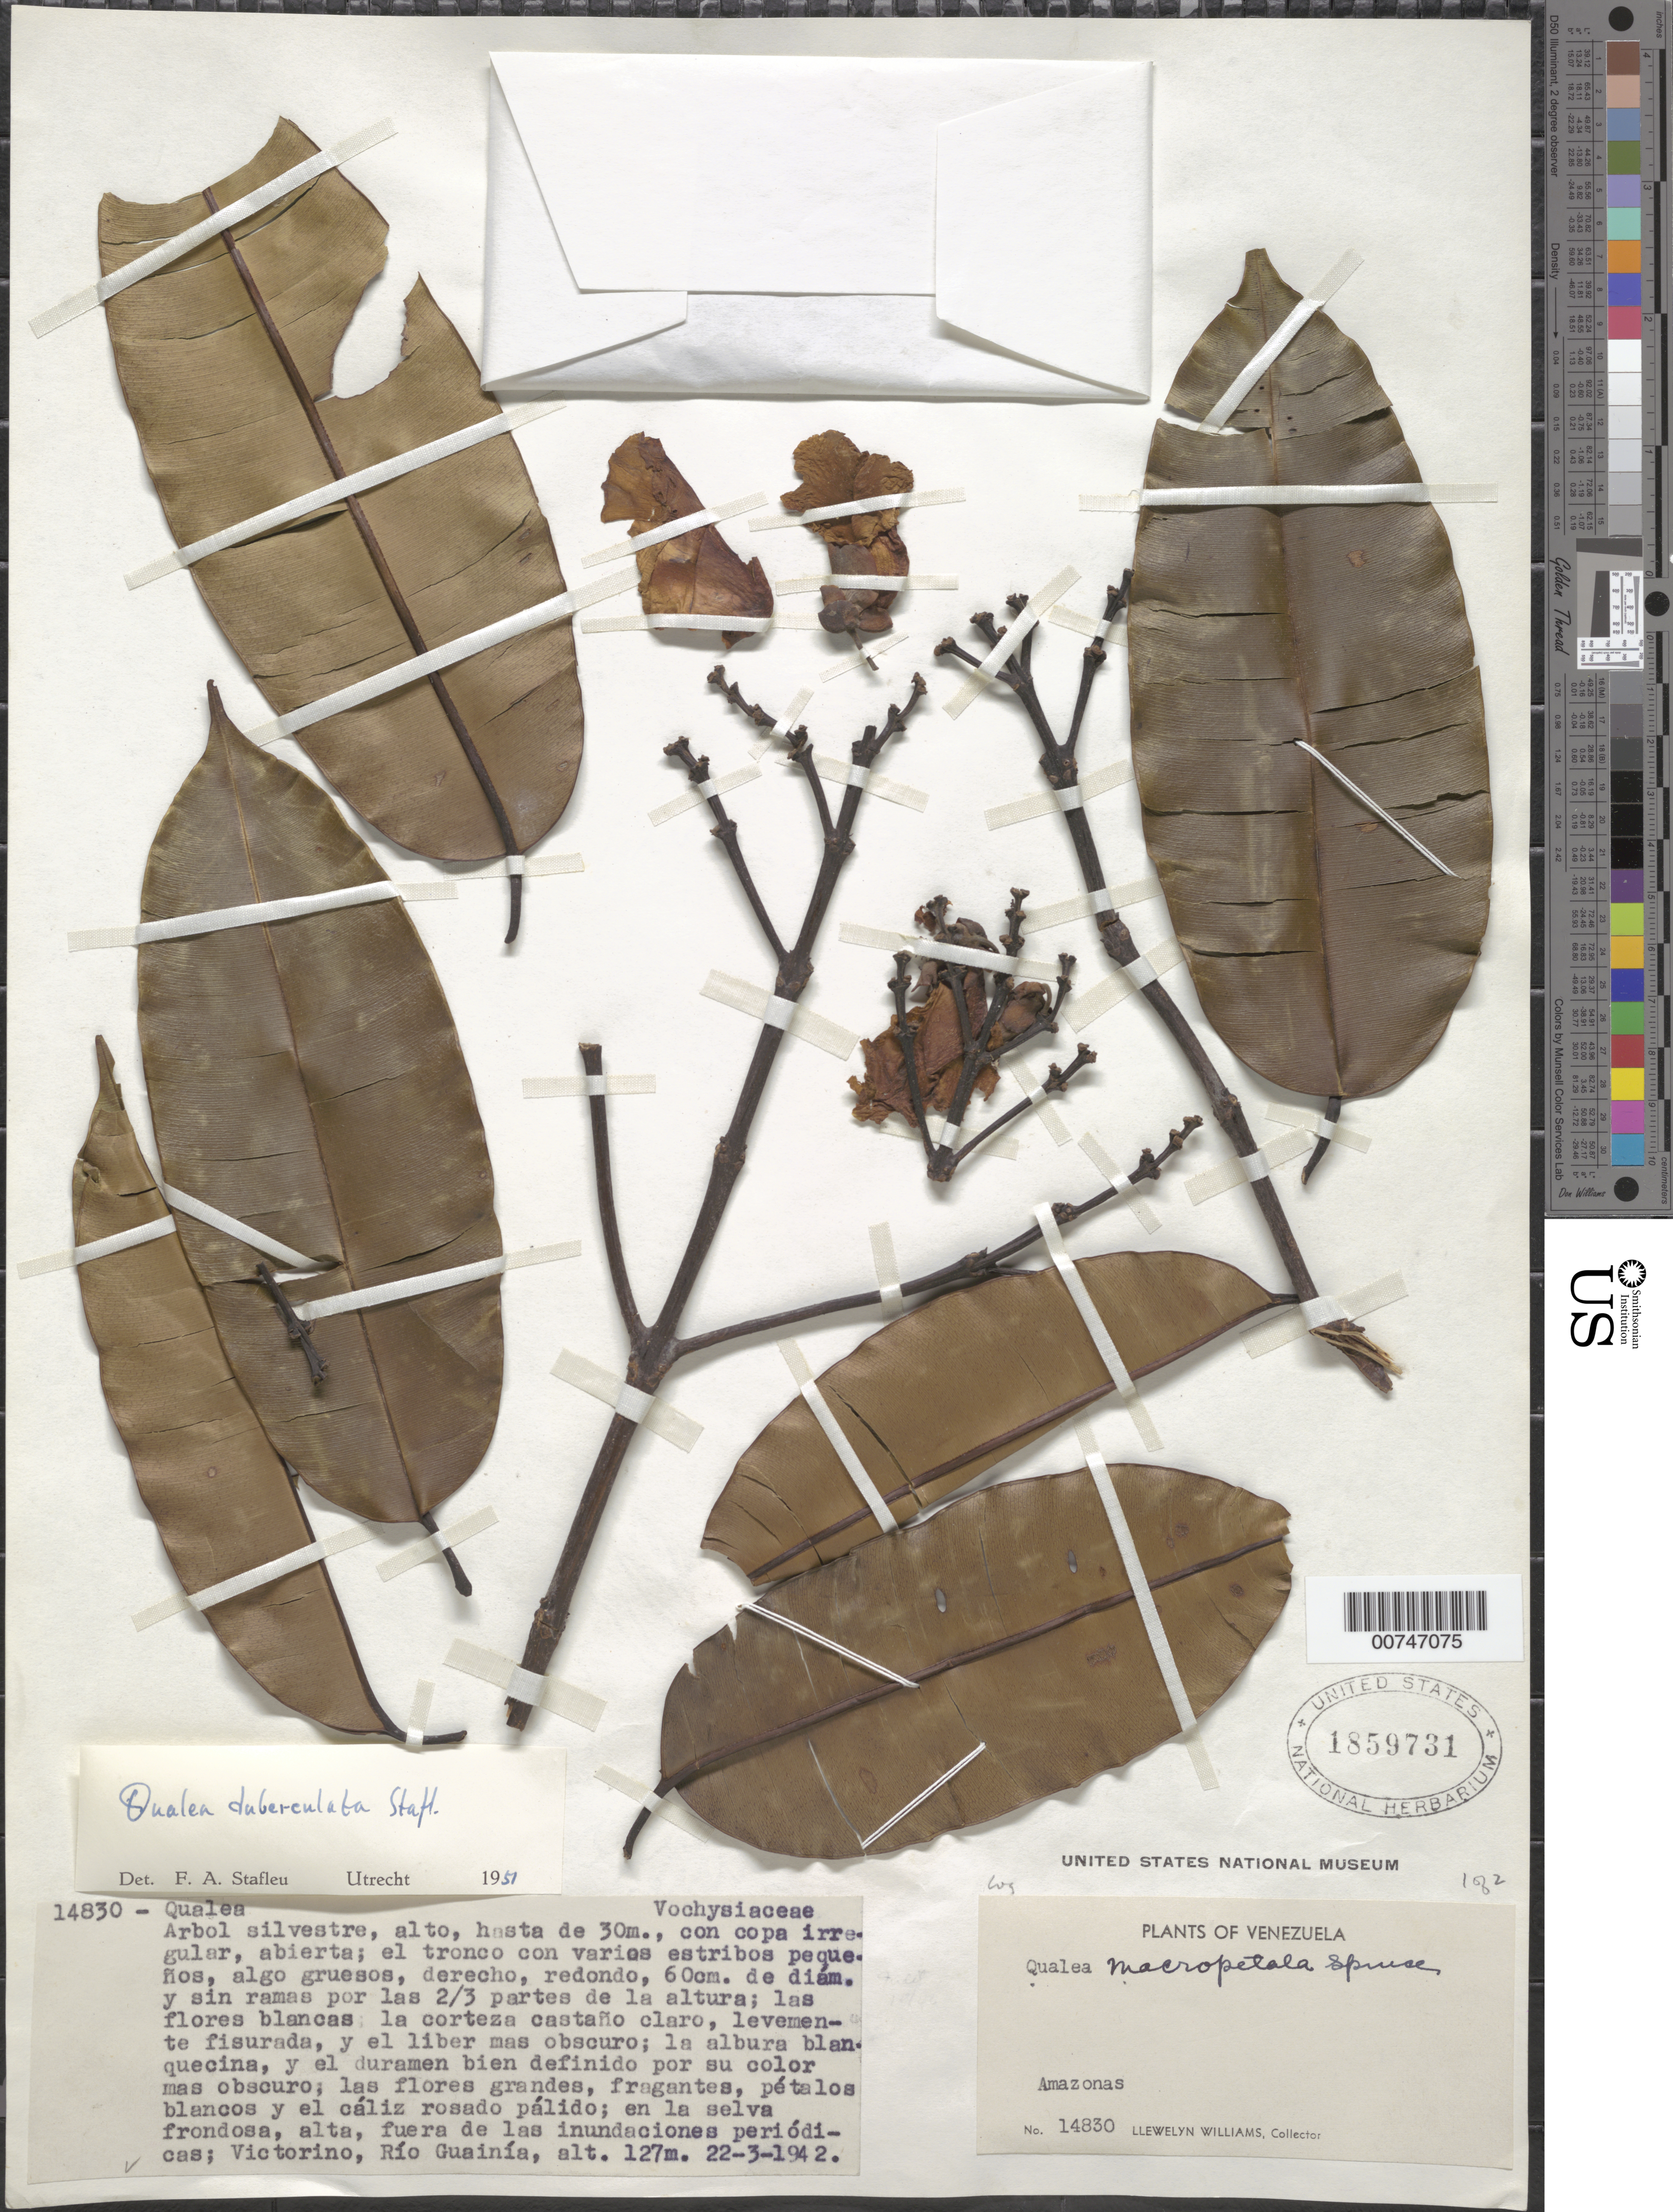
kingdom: Plantae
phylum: Tracheophyta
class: Magnoliopsida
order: Myrtales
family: Vochysiaceae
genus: Qualea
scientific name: Qualea tuberculata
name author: Stafleu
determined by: Stafleu, F. A.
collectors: Ll. Williams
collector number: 14830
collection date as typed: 22-Mar-42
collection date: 1942-03-22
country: Venezuela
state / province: Amazonas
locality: Victorino, Río Guainía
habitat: Selva frondosa, alta, fuera de las inundacioines periodicas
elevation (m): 127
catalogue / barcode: US 1859731